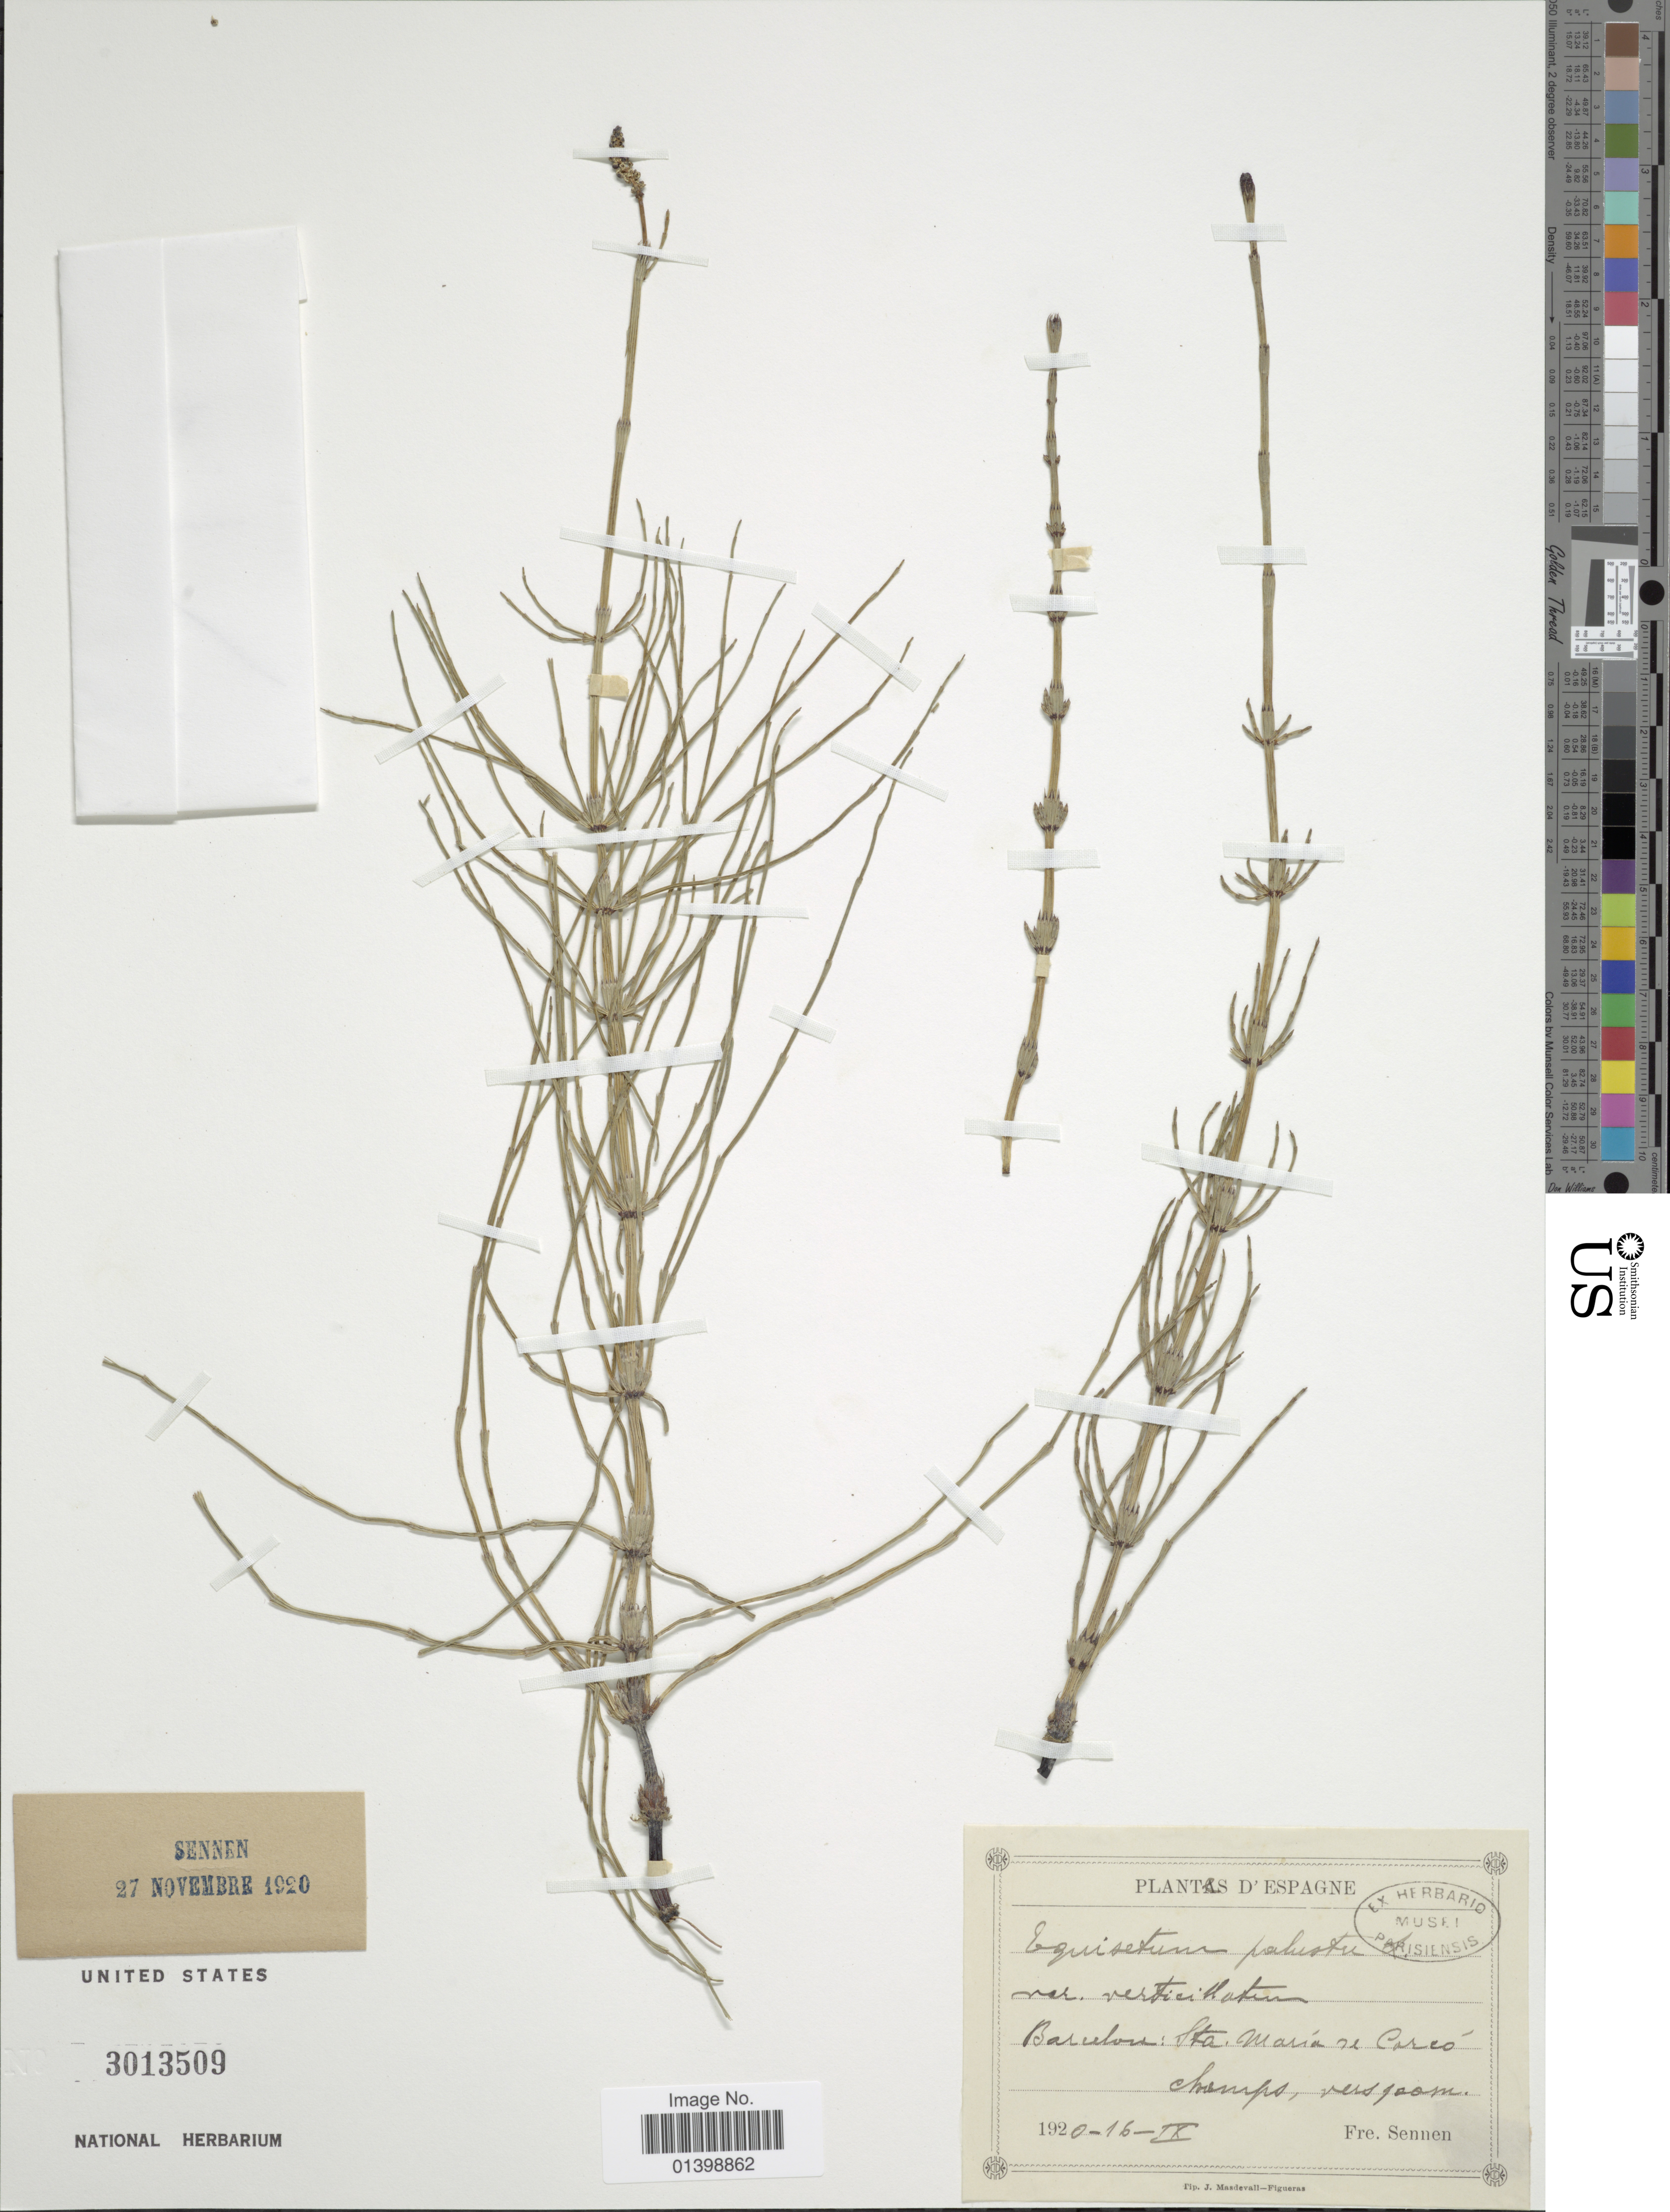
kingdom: Plantae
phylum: Tracheophyta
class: Polypodiopsida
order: Equisetales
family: Equisetaceae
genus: Equisetum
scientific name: Equisetum palustre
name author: L.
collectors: E. Sennen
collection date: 1920-09-16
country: Spain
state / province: Catalunya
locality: Barcelona: Sta Maria de Carcó champs,.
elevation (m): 920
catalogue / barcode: US 3013509